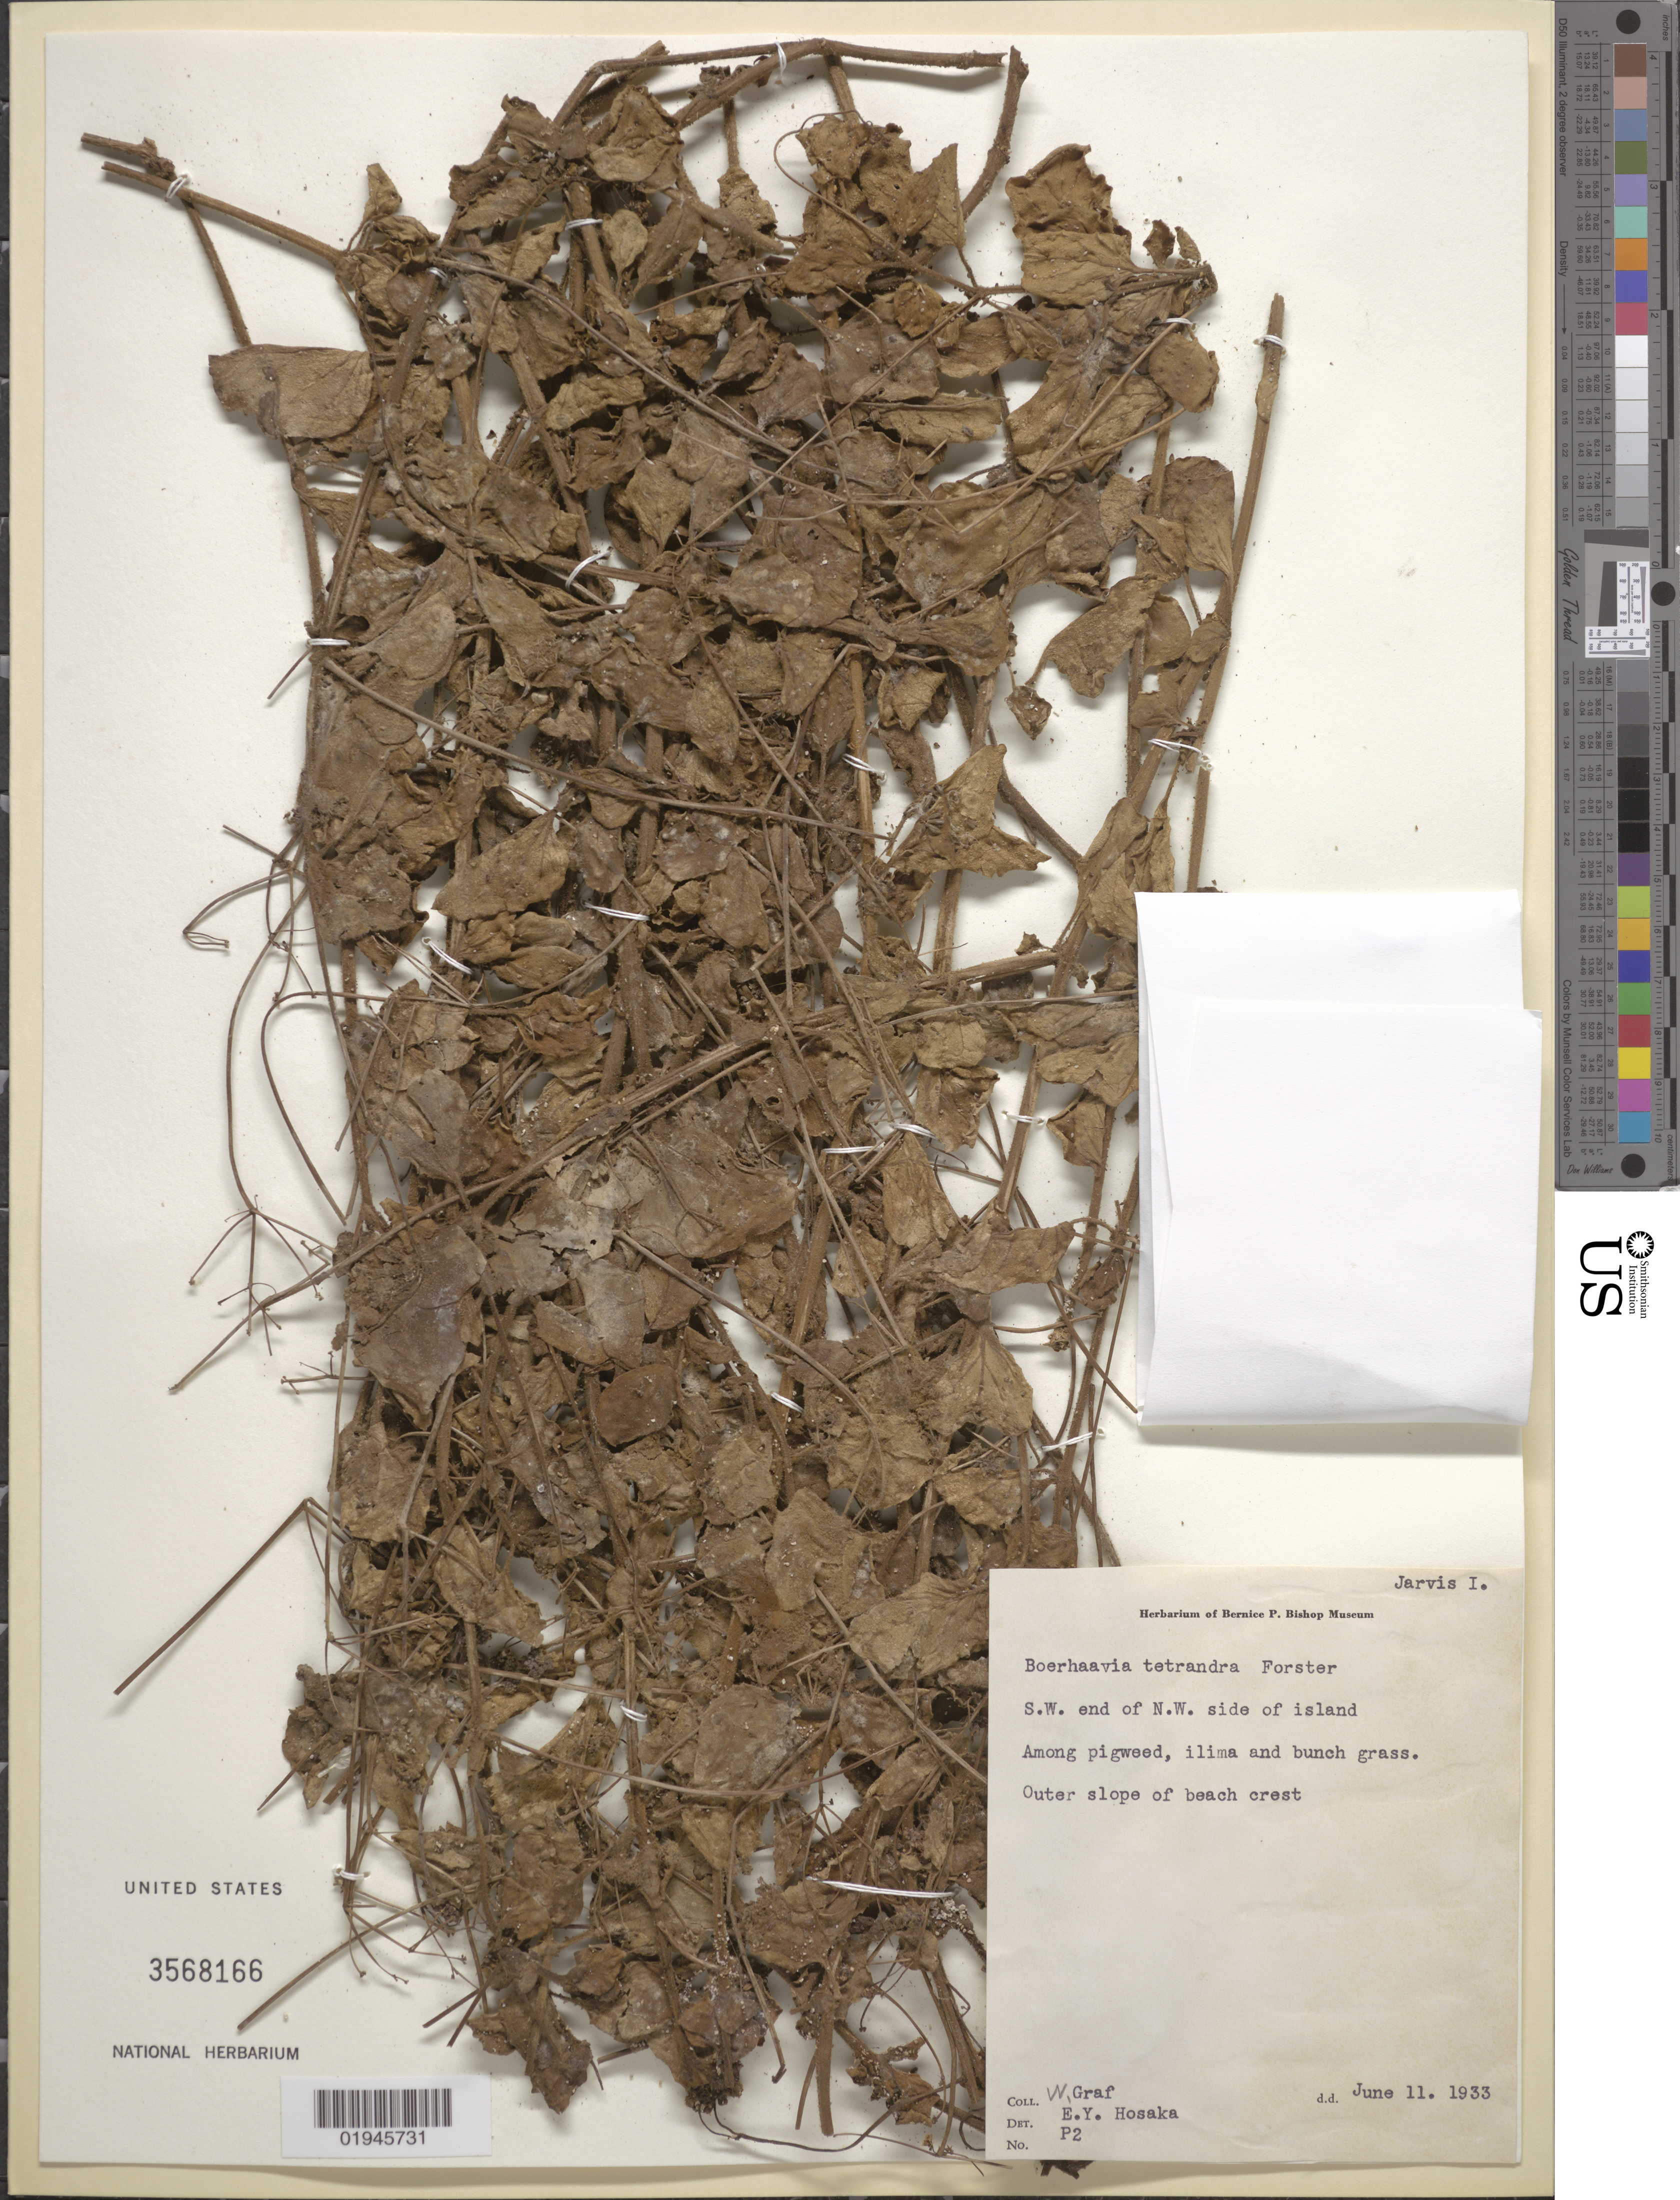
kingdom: Plantae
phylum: Tracheophyta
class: Magnoliopsida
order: Caryophyllales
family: Nyctaginaceae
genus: Boerhavia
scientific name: Boerhavia tetrandra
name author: G. Forst.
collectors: W. Graf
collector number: P2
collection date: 1933-06-11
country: U.S. Administered Pacific Islands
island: Jarvis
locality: SW end of NW side of island outer slope of beach crest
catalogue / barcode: US 3568166